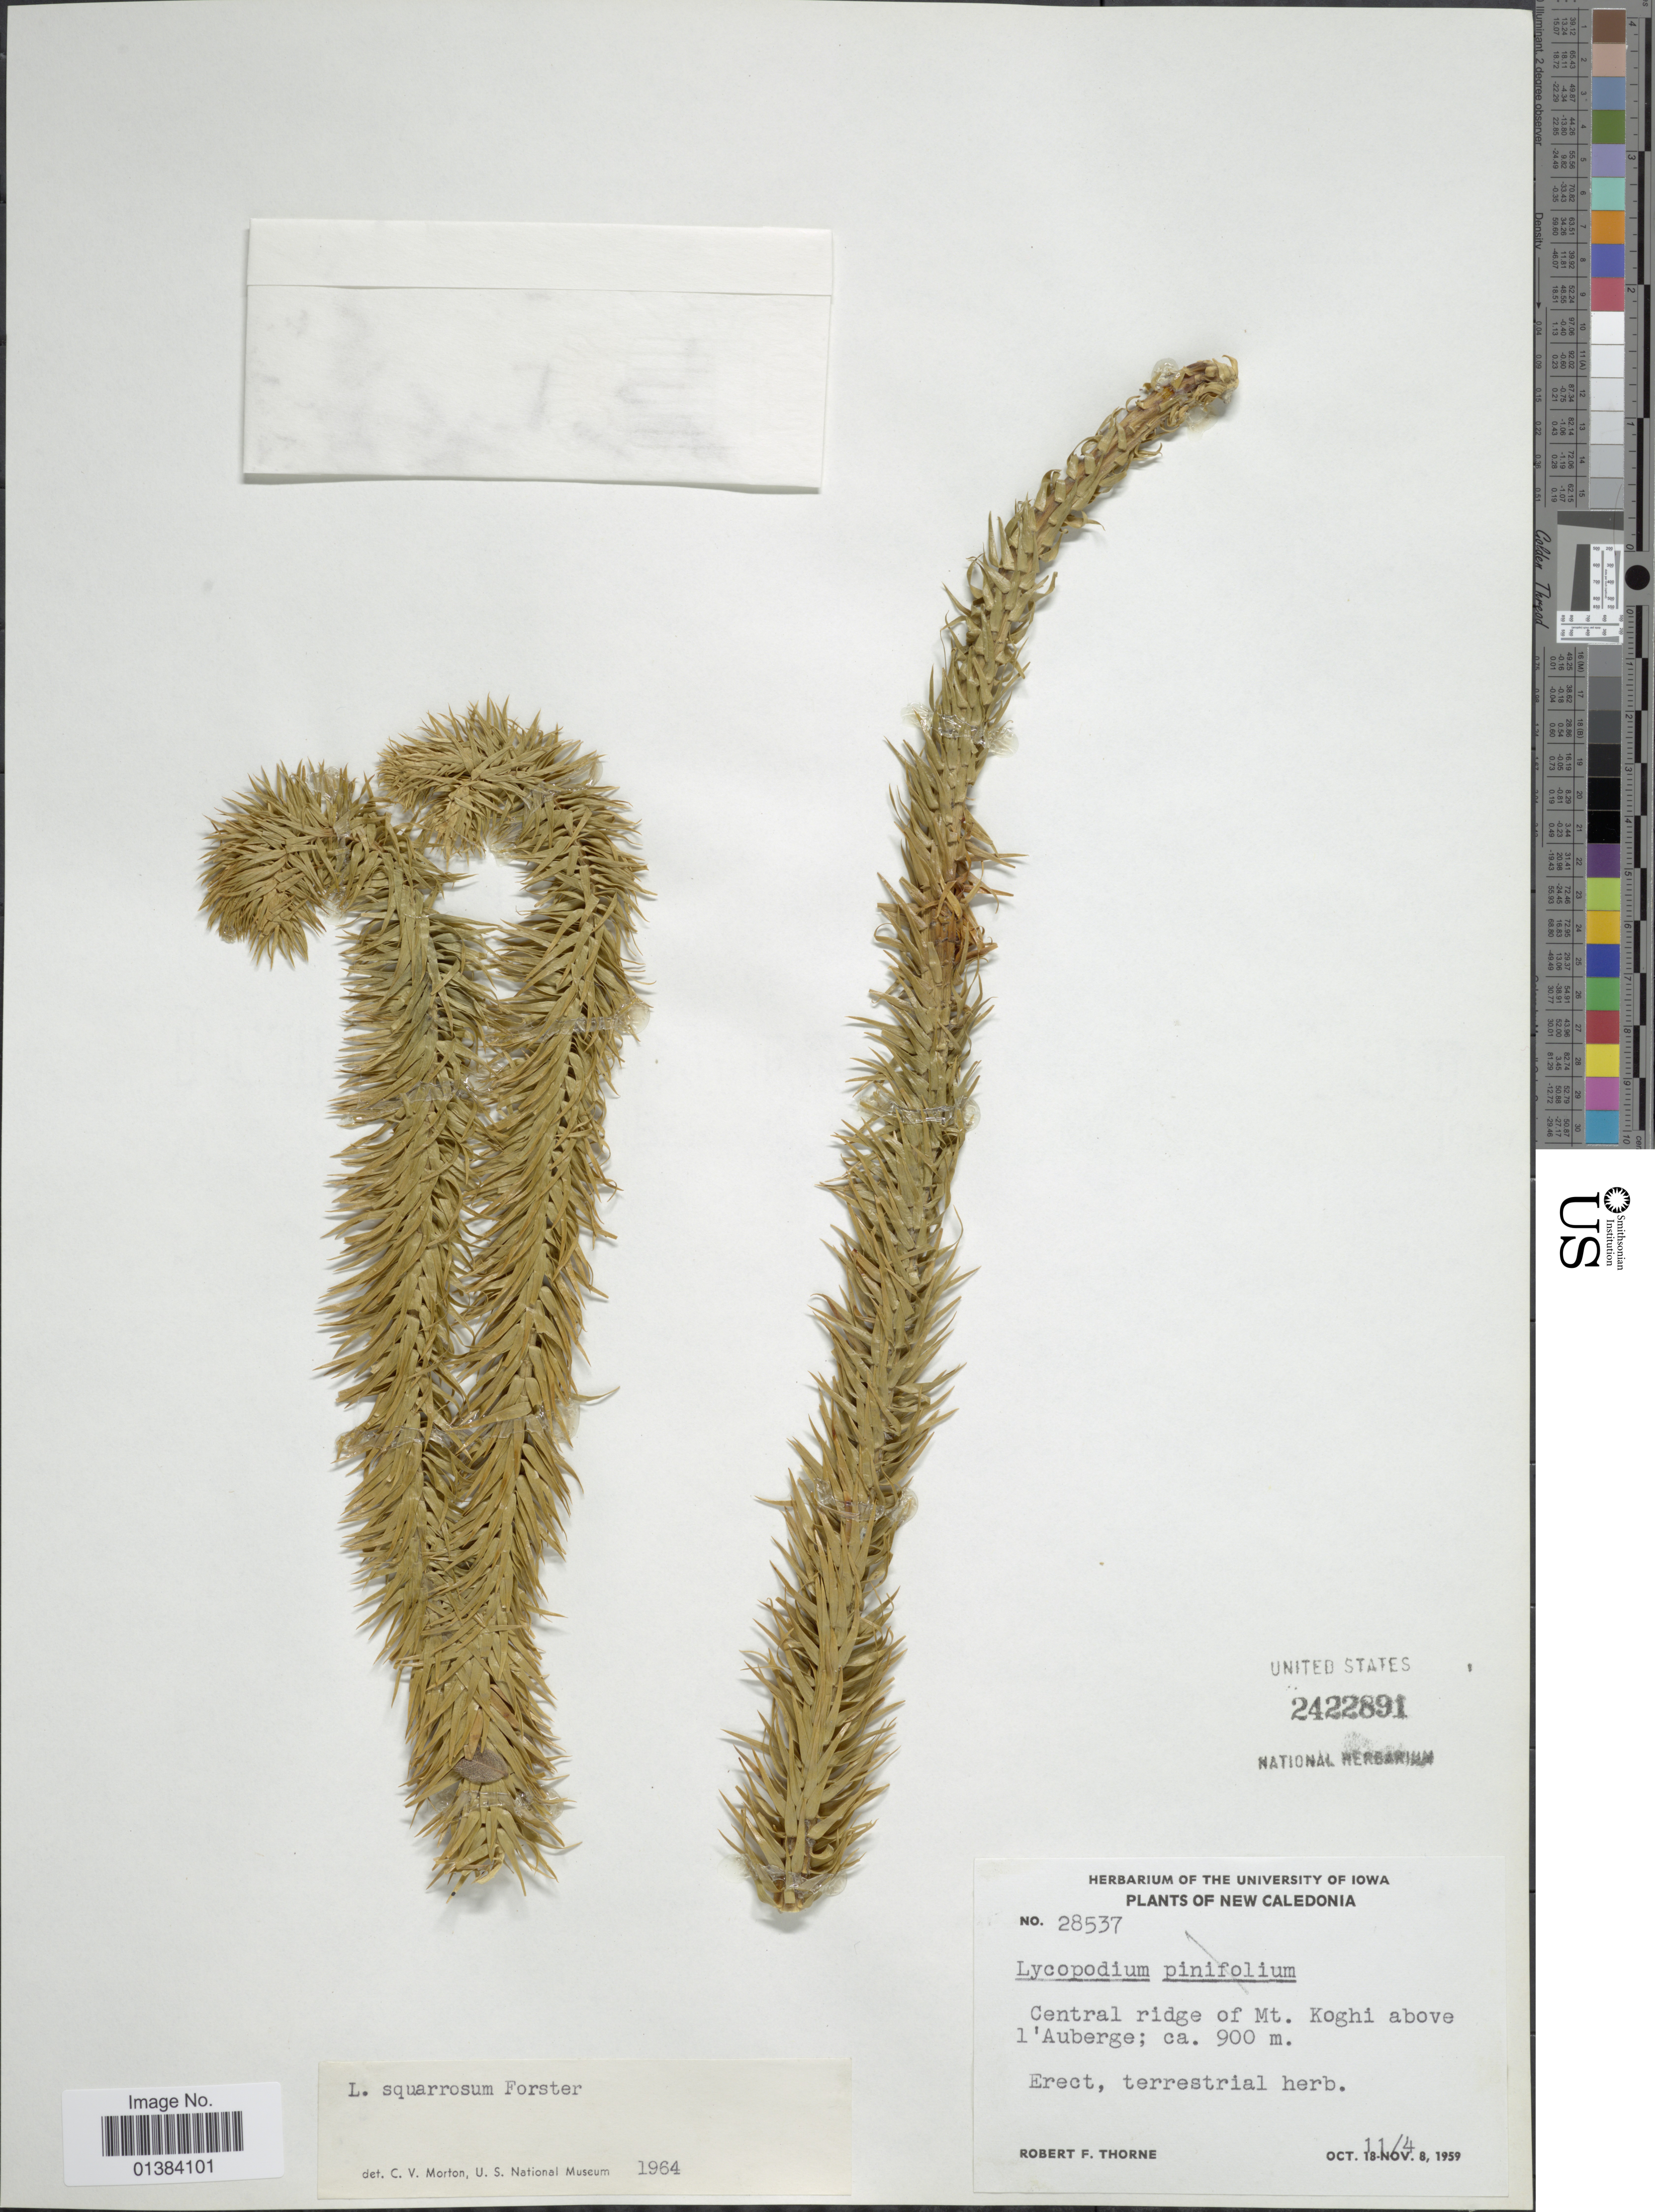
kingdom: Plantae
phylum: Tracheophyta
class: Lycopodiopsida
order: Lycopodiales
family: Lycopodiaceae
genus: Phlegmariurus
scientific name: Phlegmariurus nutans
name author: (Brack.) W.H. Wagner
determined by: Field, A. R.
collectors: R. F. Thorne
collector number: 28537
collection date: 1959-10-18/1959-11-08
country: New Caledonia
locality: Central ridge of Mt. Koghi above l'Auberge.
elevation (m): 900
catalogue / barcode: US 2422891